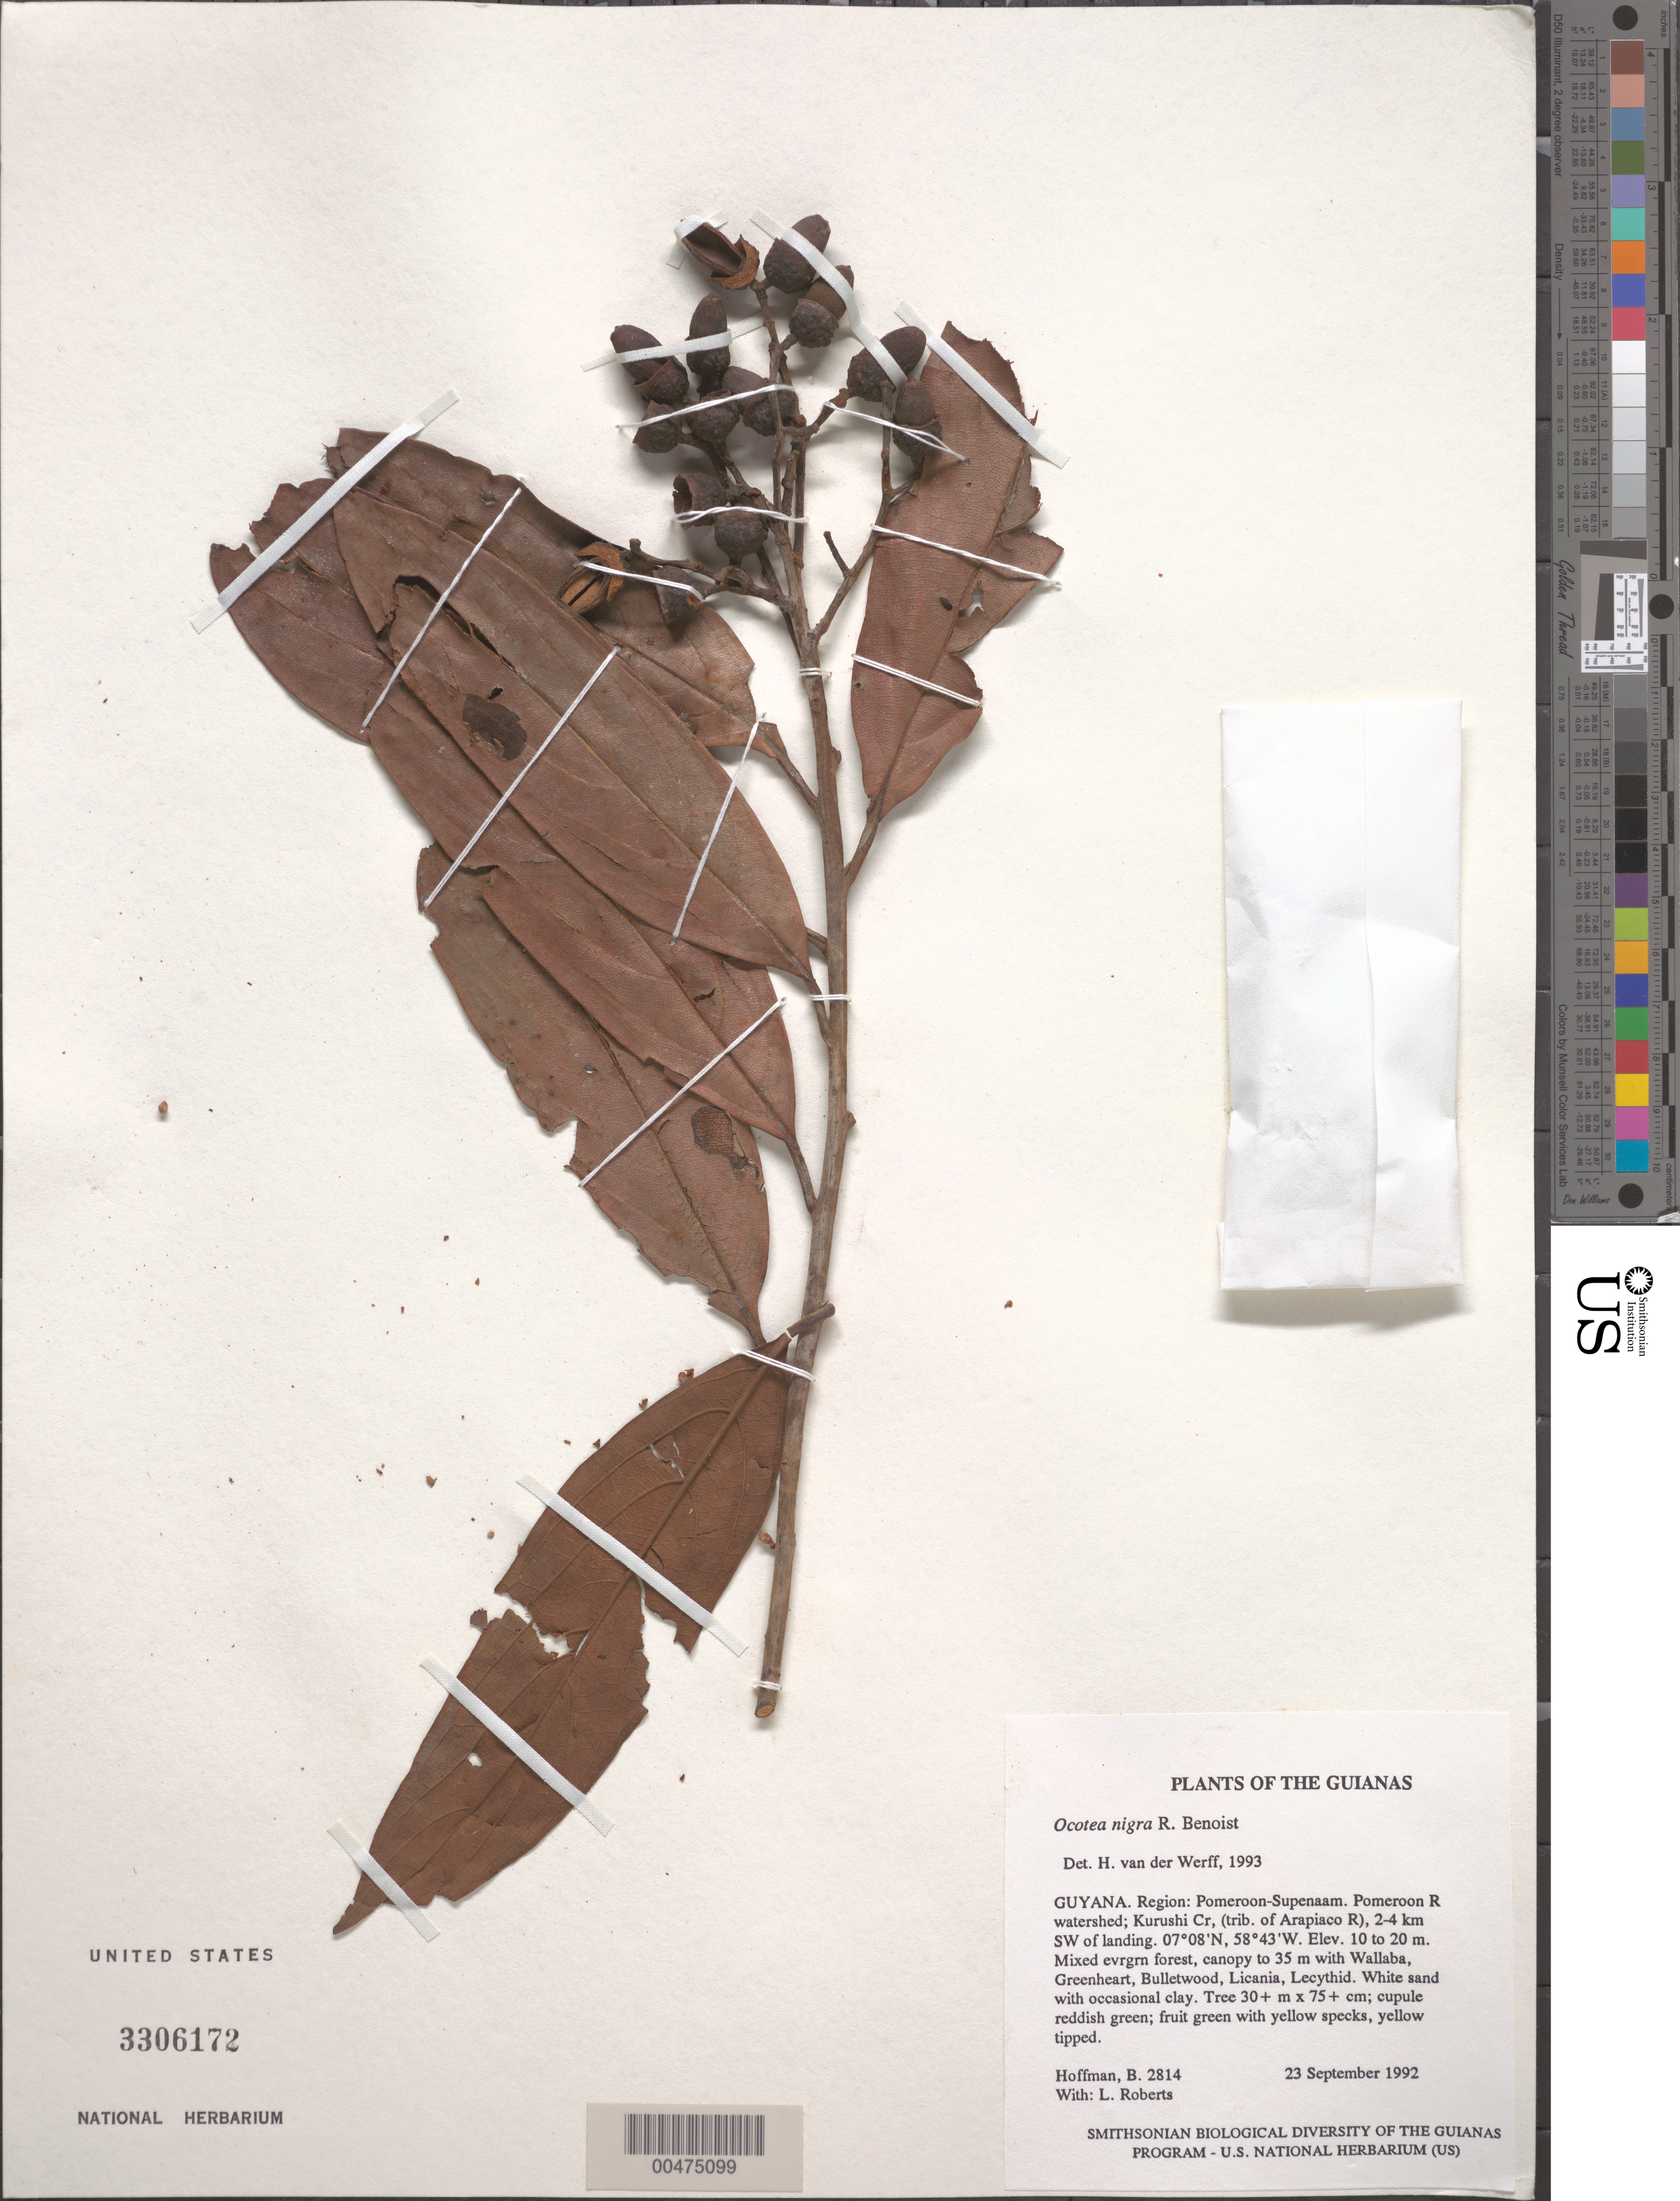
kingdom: Plantae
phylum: Tracheophyta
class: Magnoliopsida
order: Laurales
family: Lauraceae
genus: Ocotea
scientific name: Ocotea nigra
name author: Benoist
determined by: van der Werff, H., (MO), Missouri Botanical Garden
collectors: B. Hoffman & L. Roberts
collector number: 2814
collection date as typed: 23 September 1992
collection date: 1992-09-23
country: Guyana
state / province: Pomeroon-Supenaam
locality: Pomeroon River watershed; Kurushi Creek, (trib. of Arapiaco R), 2-4 km SW of landing along logging road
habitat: Mixed evrgrn forest, canopy to 35 m with Wallaba, Greenheart, Bulletwood, Licania, Lecythid. White sand with occasional clay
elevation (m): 10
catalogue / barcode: US 3306172